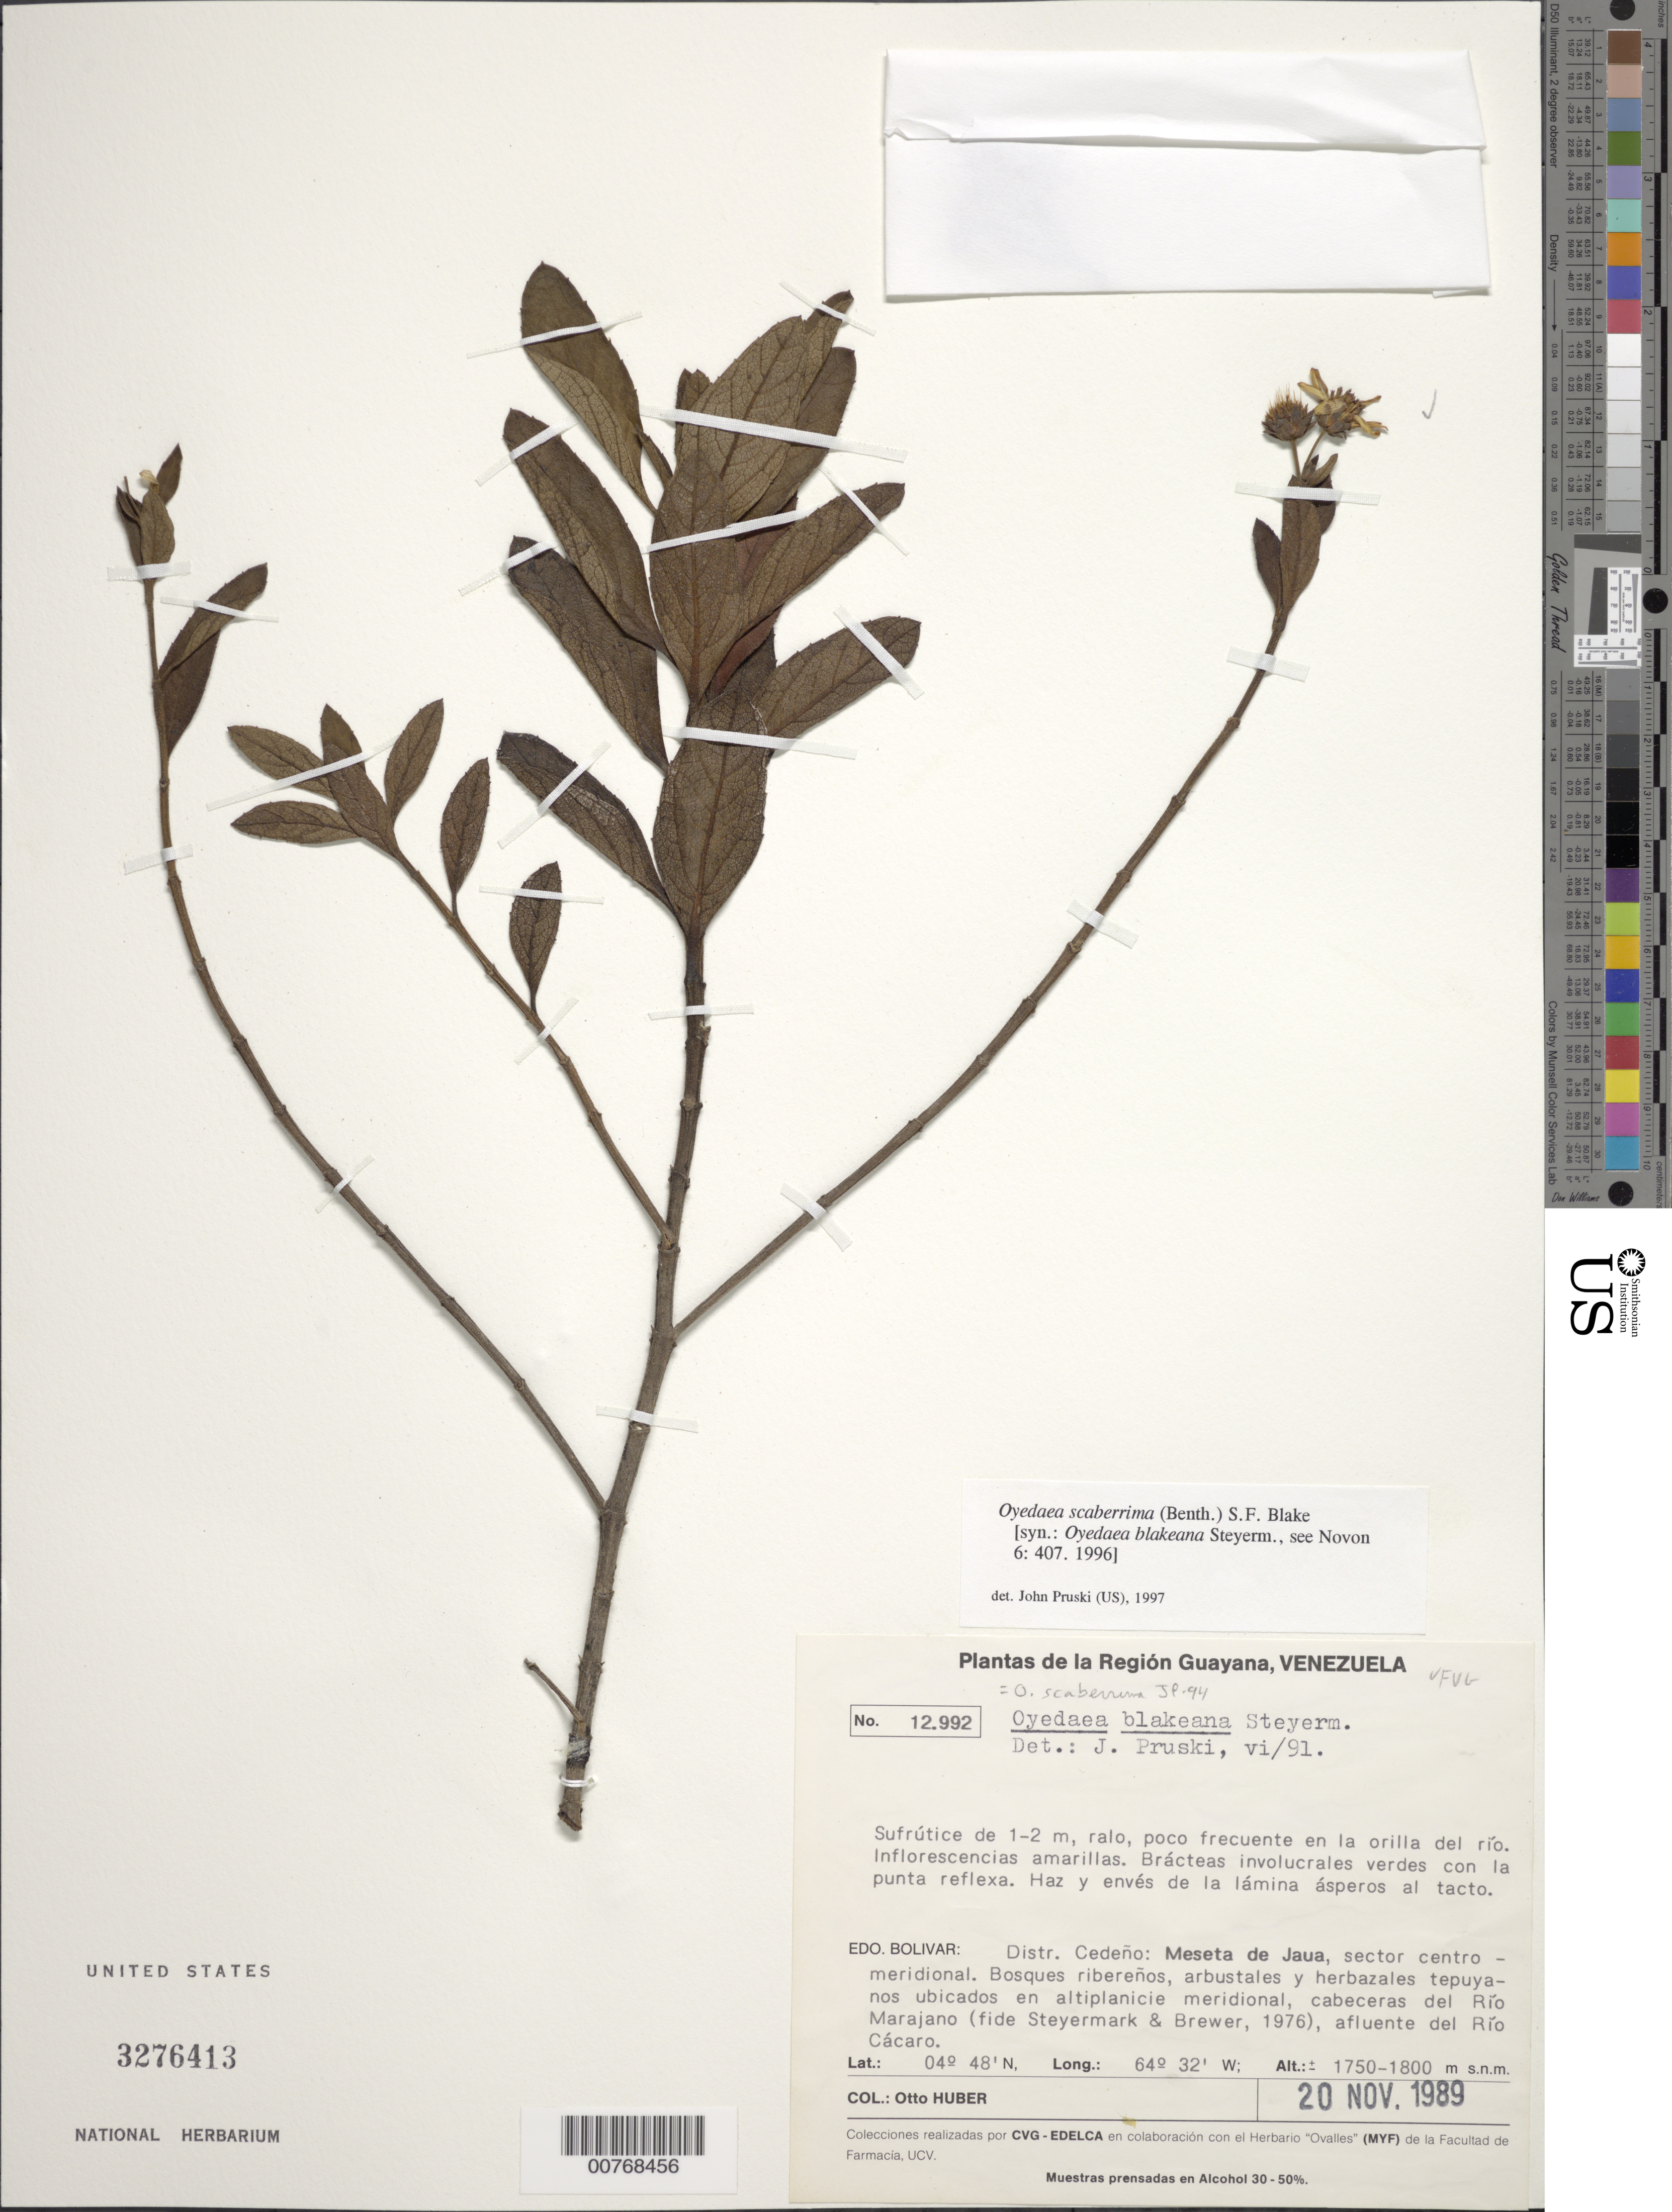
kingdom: Plantae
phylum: Tracheophyta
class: Magnoliopsida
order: Asterales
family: Asteraceae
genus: Oyedaea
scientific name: Oyedaea scaberrima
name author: (Benth.) S.F. Blake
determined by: Pruski, J. F.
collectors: O. Huber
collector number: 12992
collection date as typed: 20-Nov-89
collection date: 1989-11-20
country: Venezuela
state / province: Bolívar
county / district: Cedeño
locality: Meseta de Jaua, sector centro meridional,cabeceras del Río Marajano, afluente del Río Cácaro.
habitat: Orilla del rio. Bosques ribereños, arbustales y herbazales tepuyanos ubicados en la altiplanicie meridional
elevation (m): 1750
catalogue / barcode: US 3276413